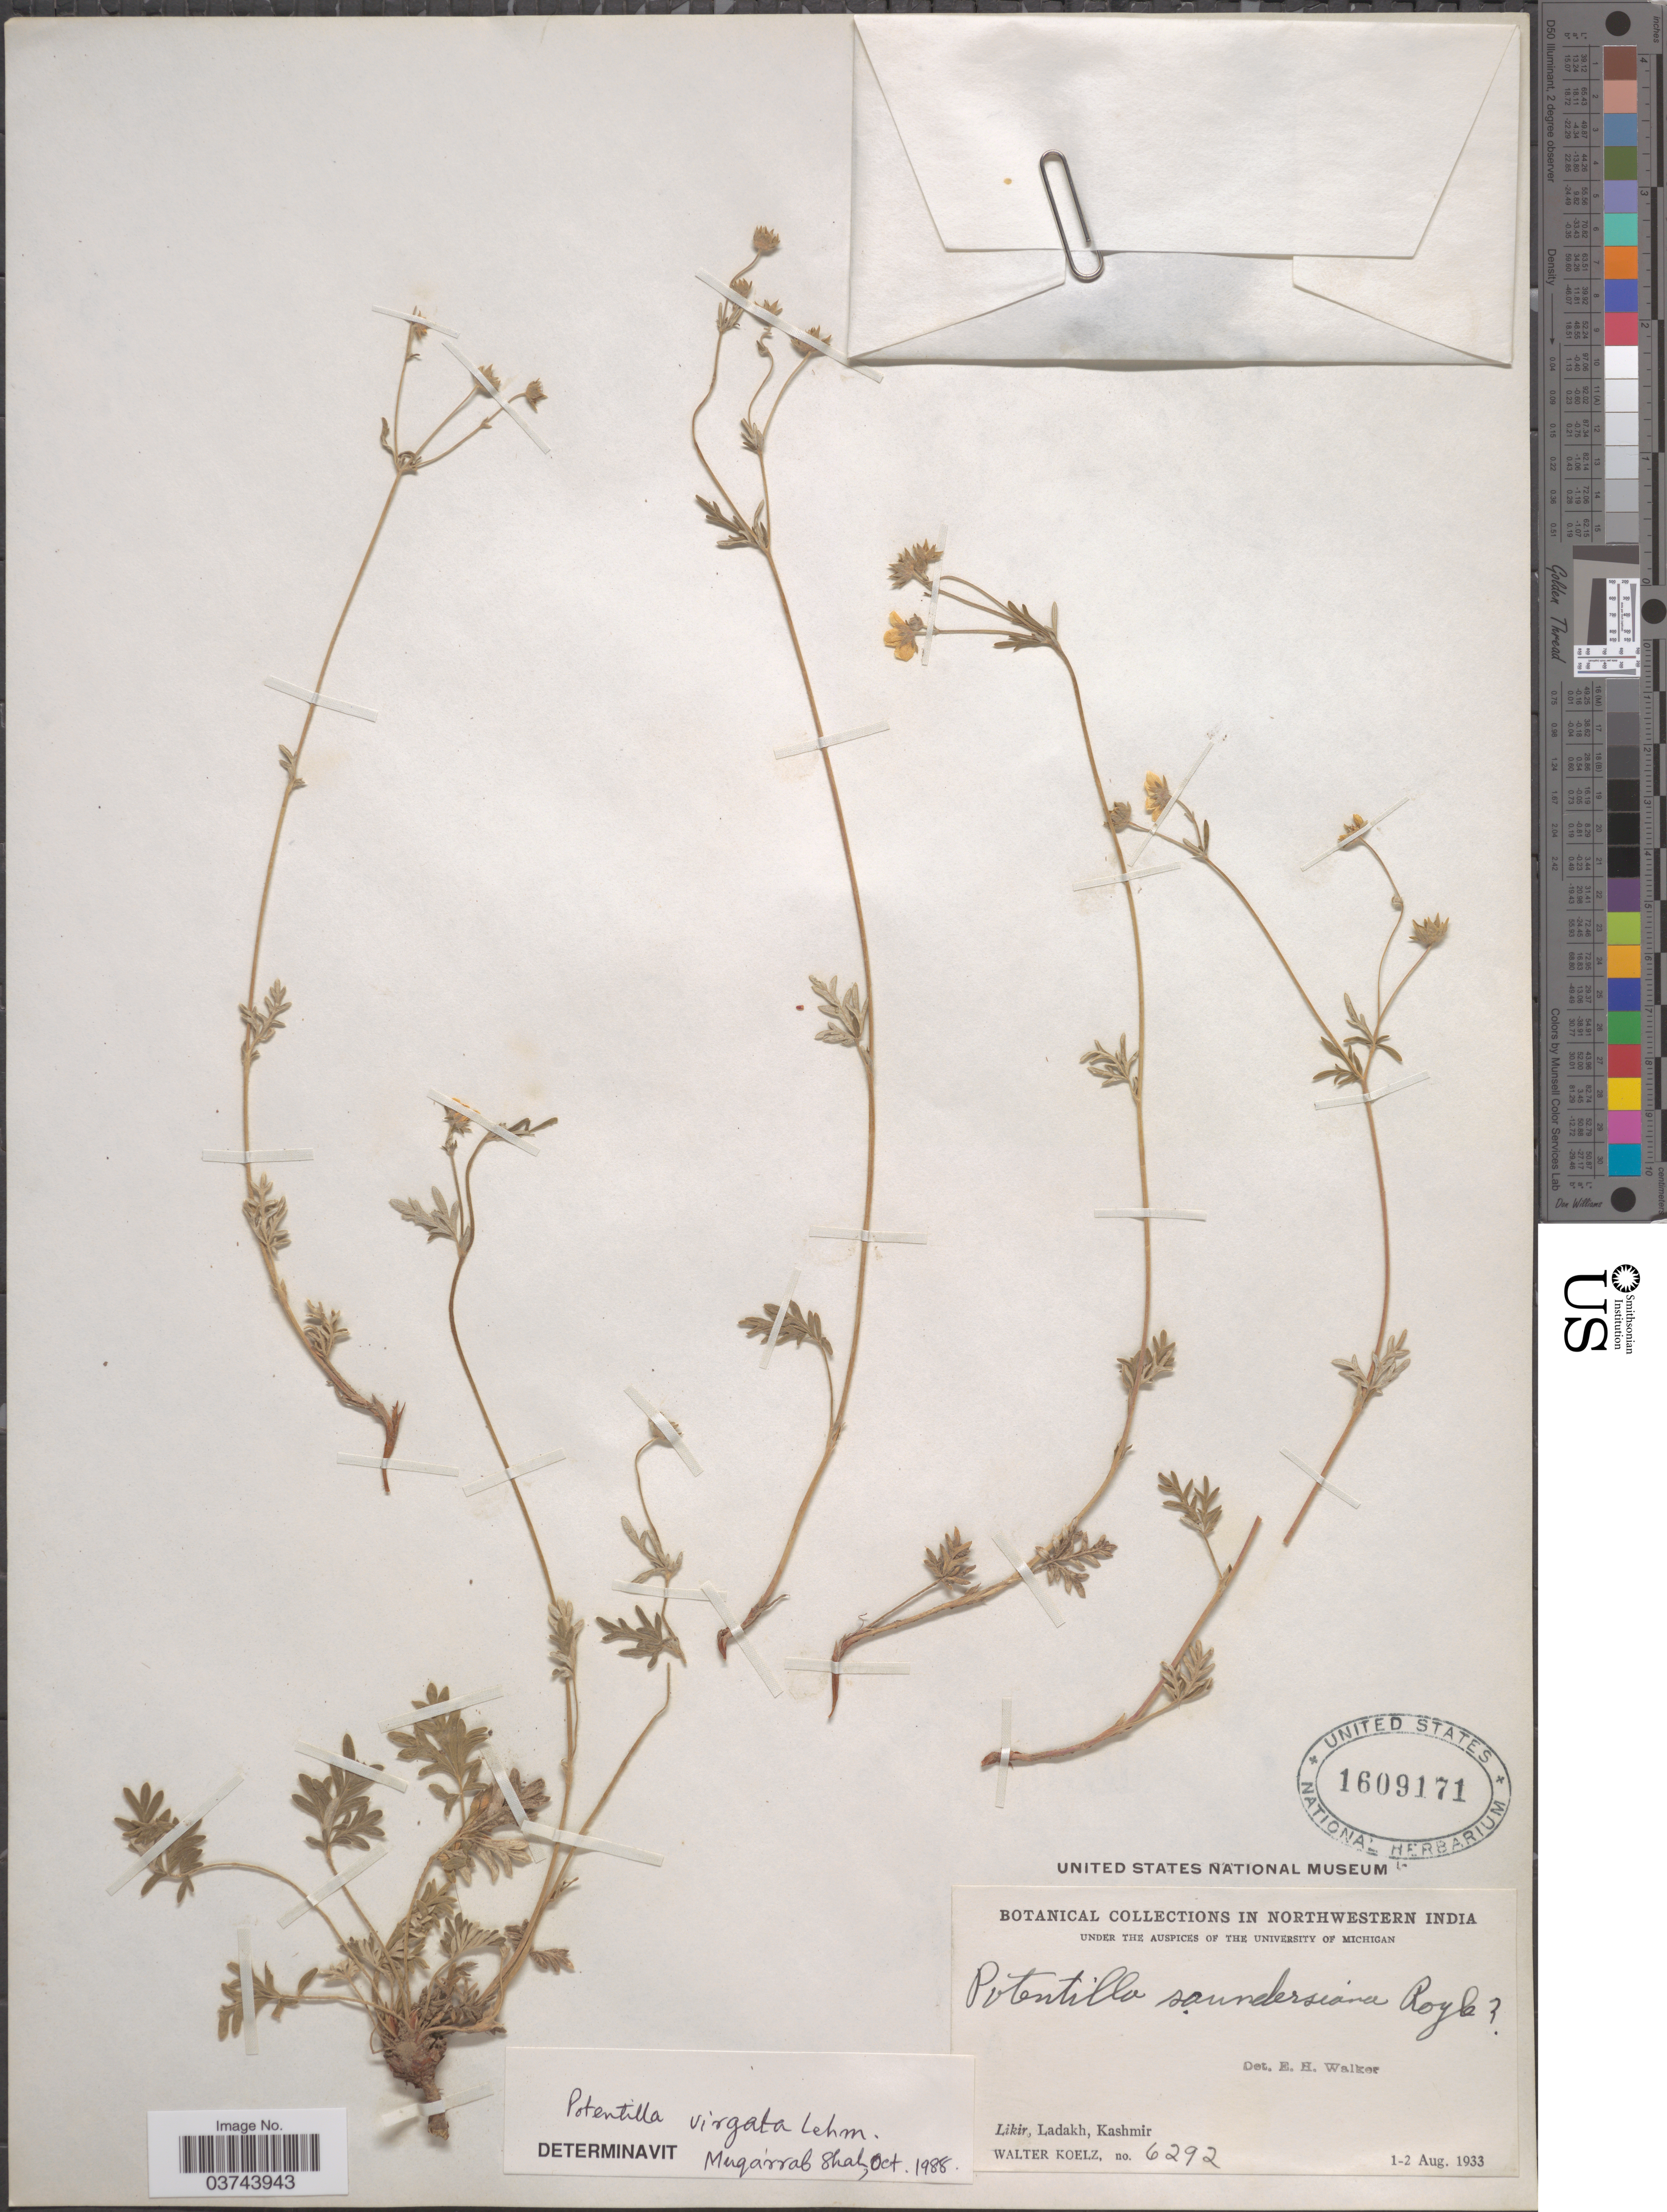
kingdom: Plantae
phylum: Tracheophyta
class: Magnoliopsida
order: Rosales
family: Rosaceae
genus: Potentilla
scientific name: Potentilla virgata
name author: Lehm.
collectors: W. N. Koelz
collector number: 6292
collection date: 1933-08-01/1933-08-02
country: India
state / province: Jammu and Kashmir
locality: Northwestern India. Likir, Ladakh, Kashmir.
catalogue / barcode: US 1609171